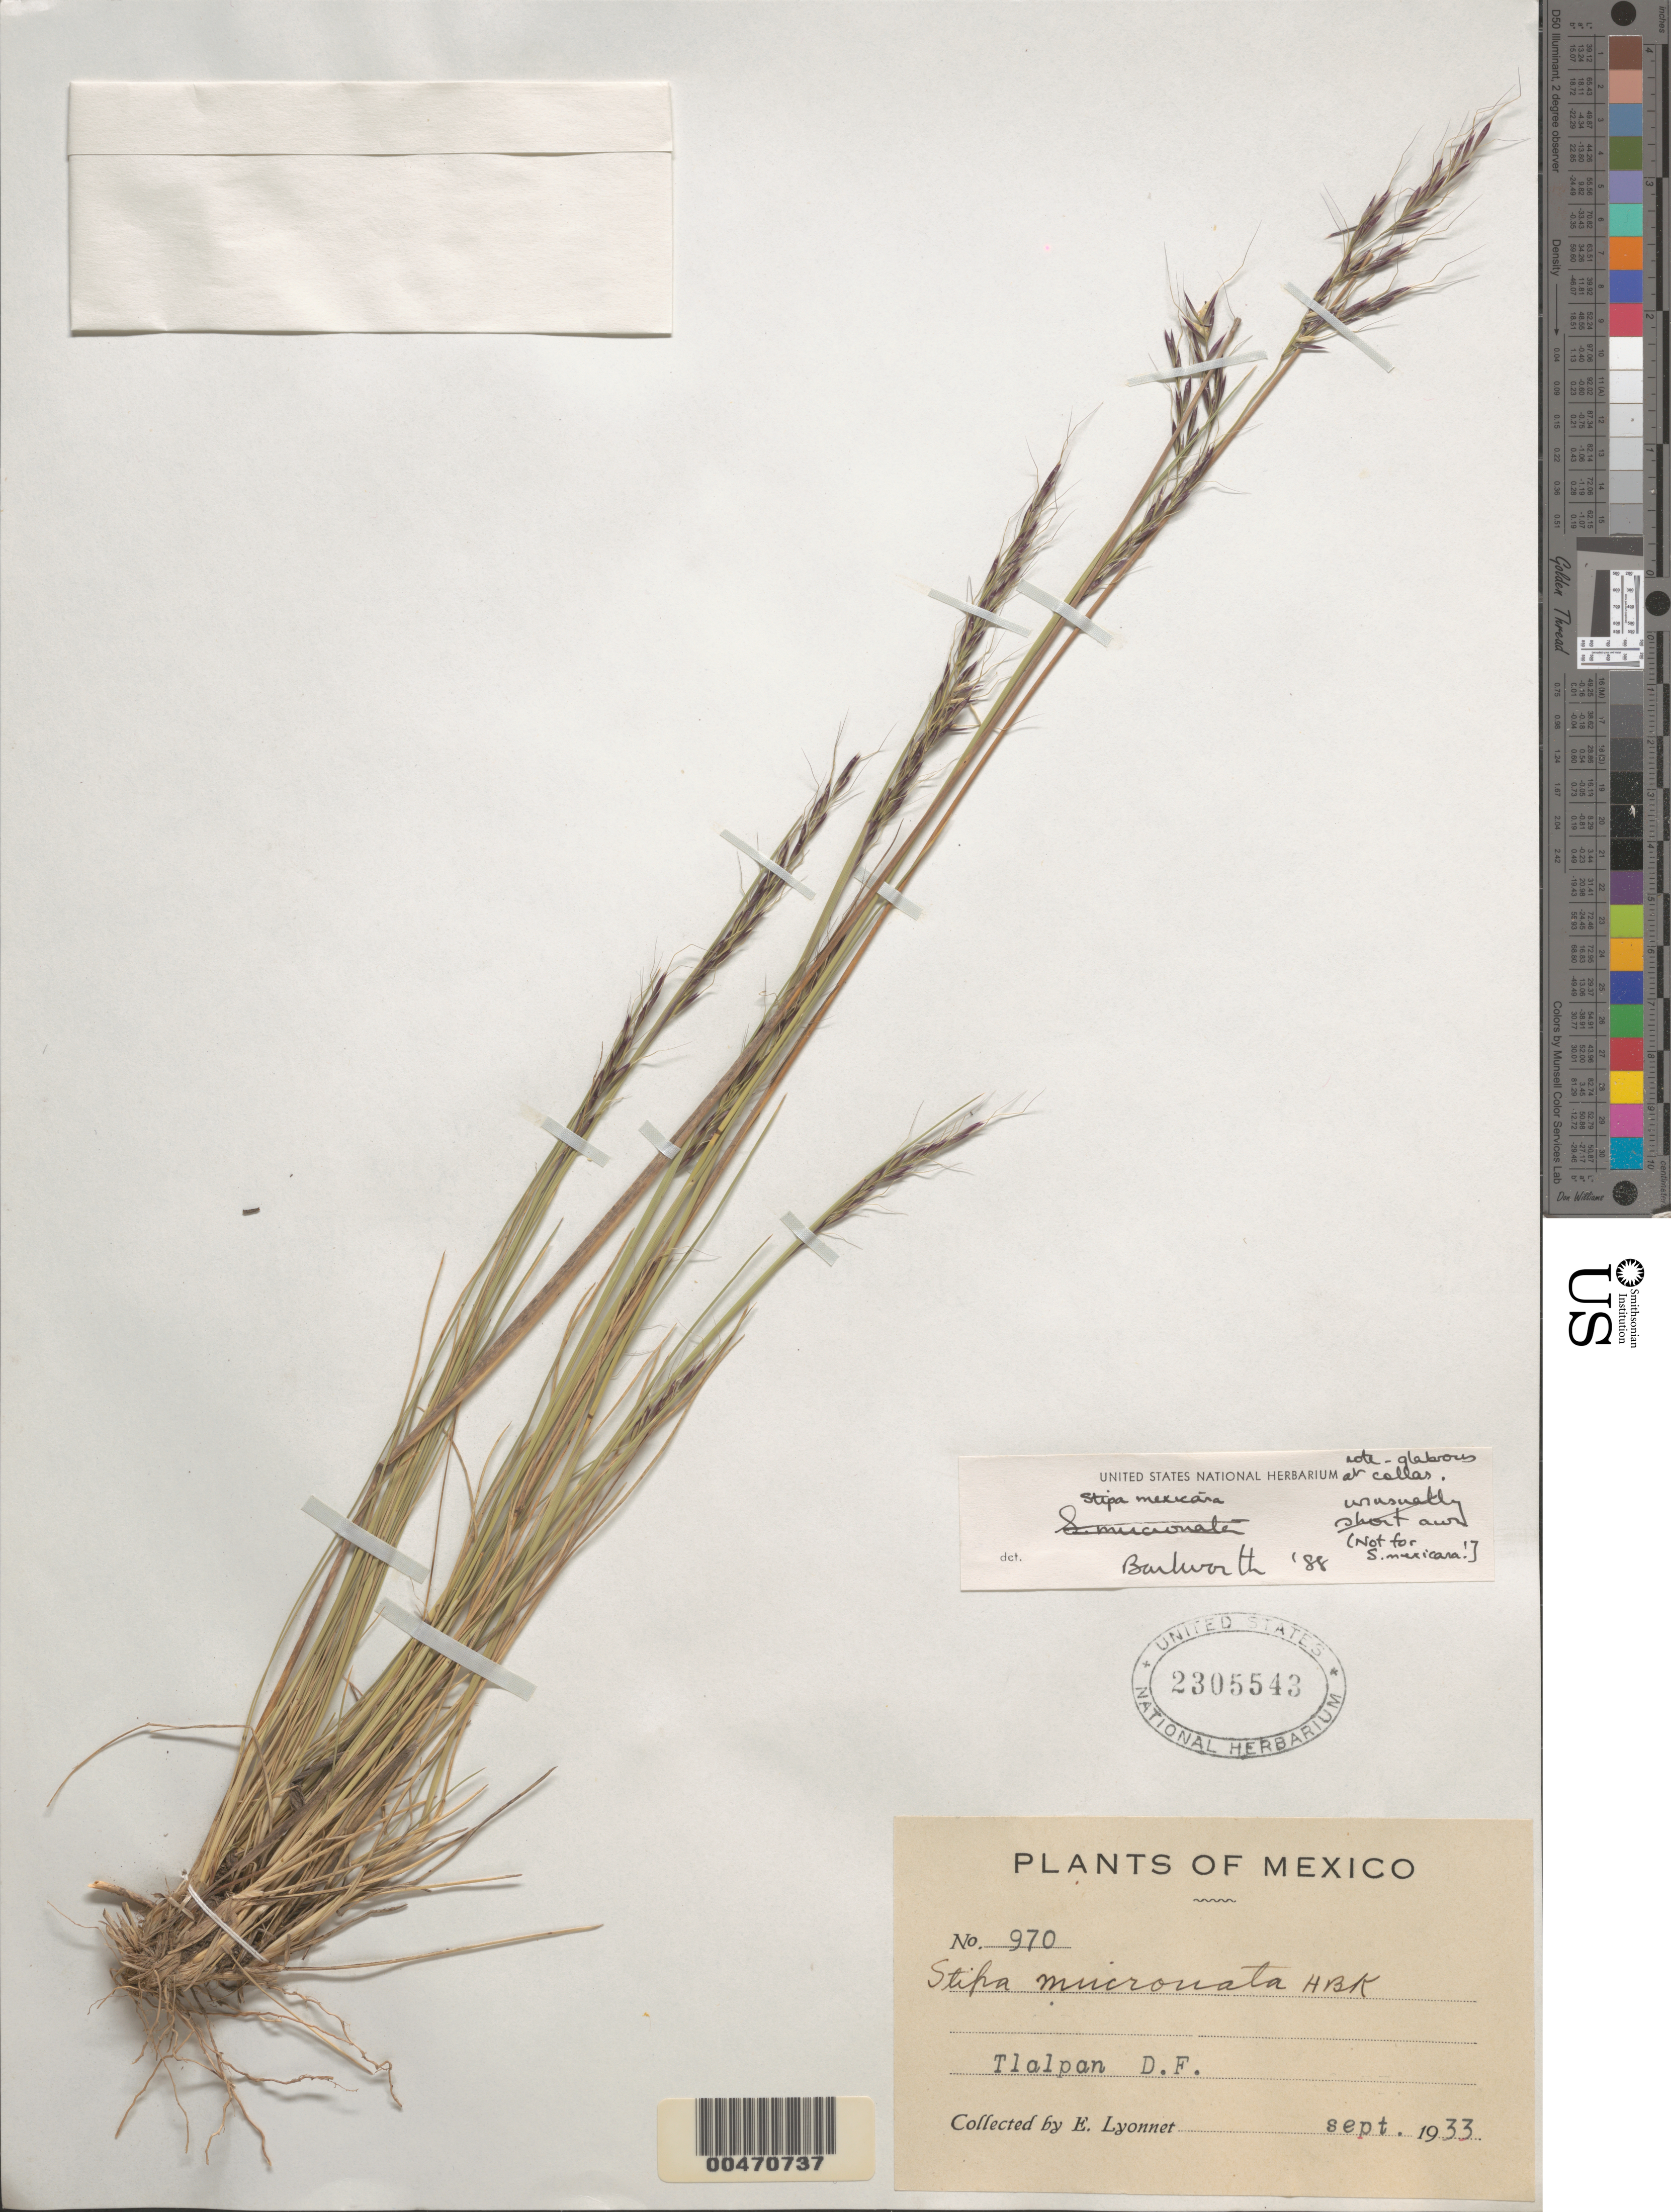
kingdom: Plantae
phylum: Tracheophyta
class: Liliopsida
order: Poales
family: Poaceae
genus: Stipa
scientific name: Stipa mexicana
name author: Hitchc.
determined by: Barkworth, M. E.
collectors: Bro. E. Lyonnet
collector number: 970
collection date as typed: Sep 1933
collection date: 1933-09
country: Mexico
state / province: Distrito Federal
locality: Tlalpan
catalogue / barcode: US 2305543